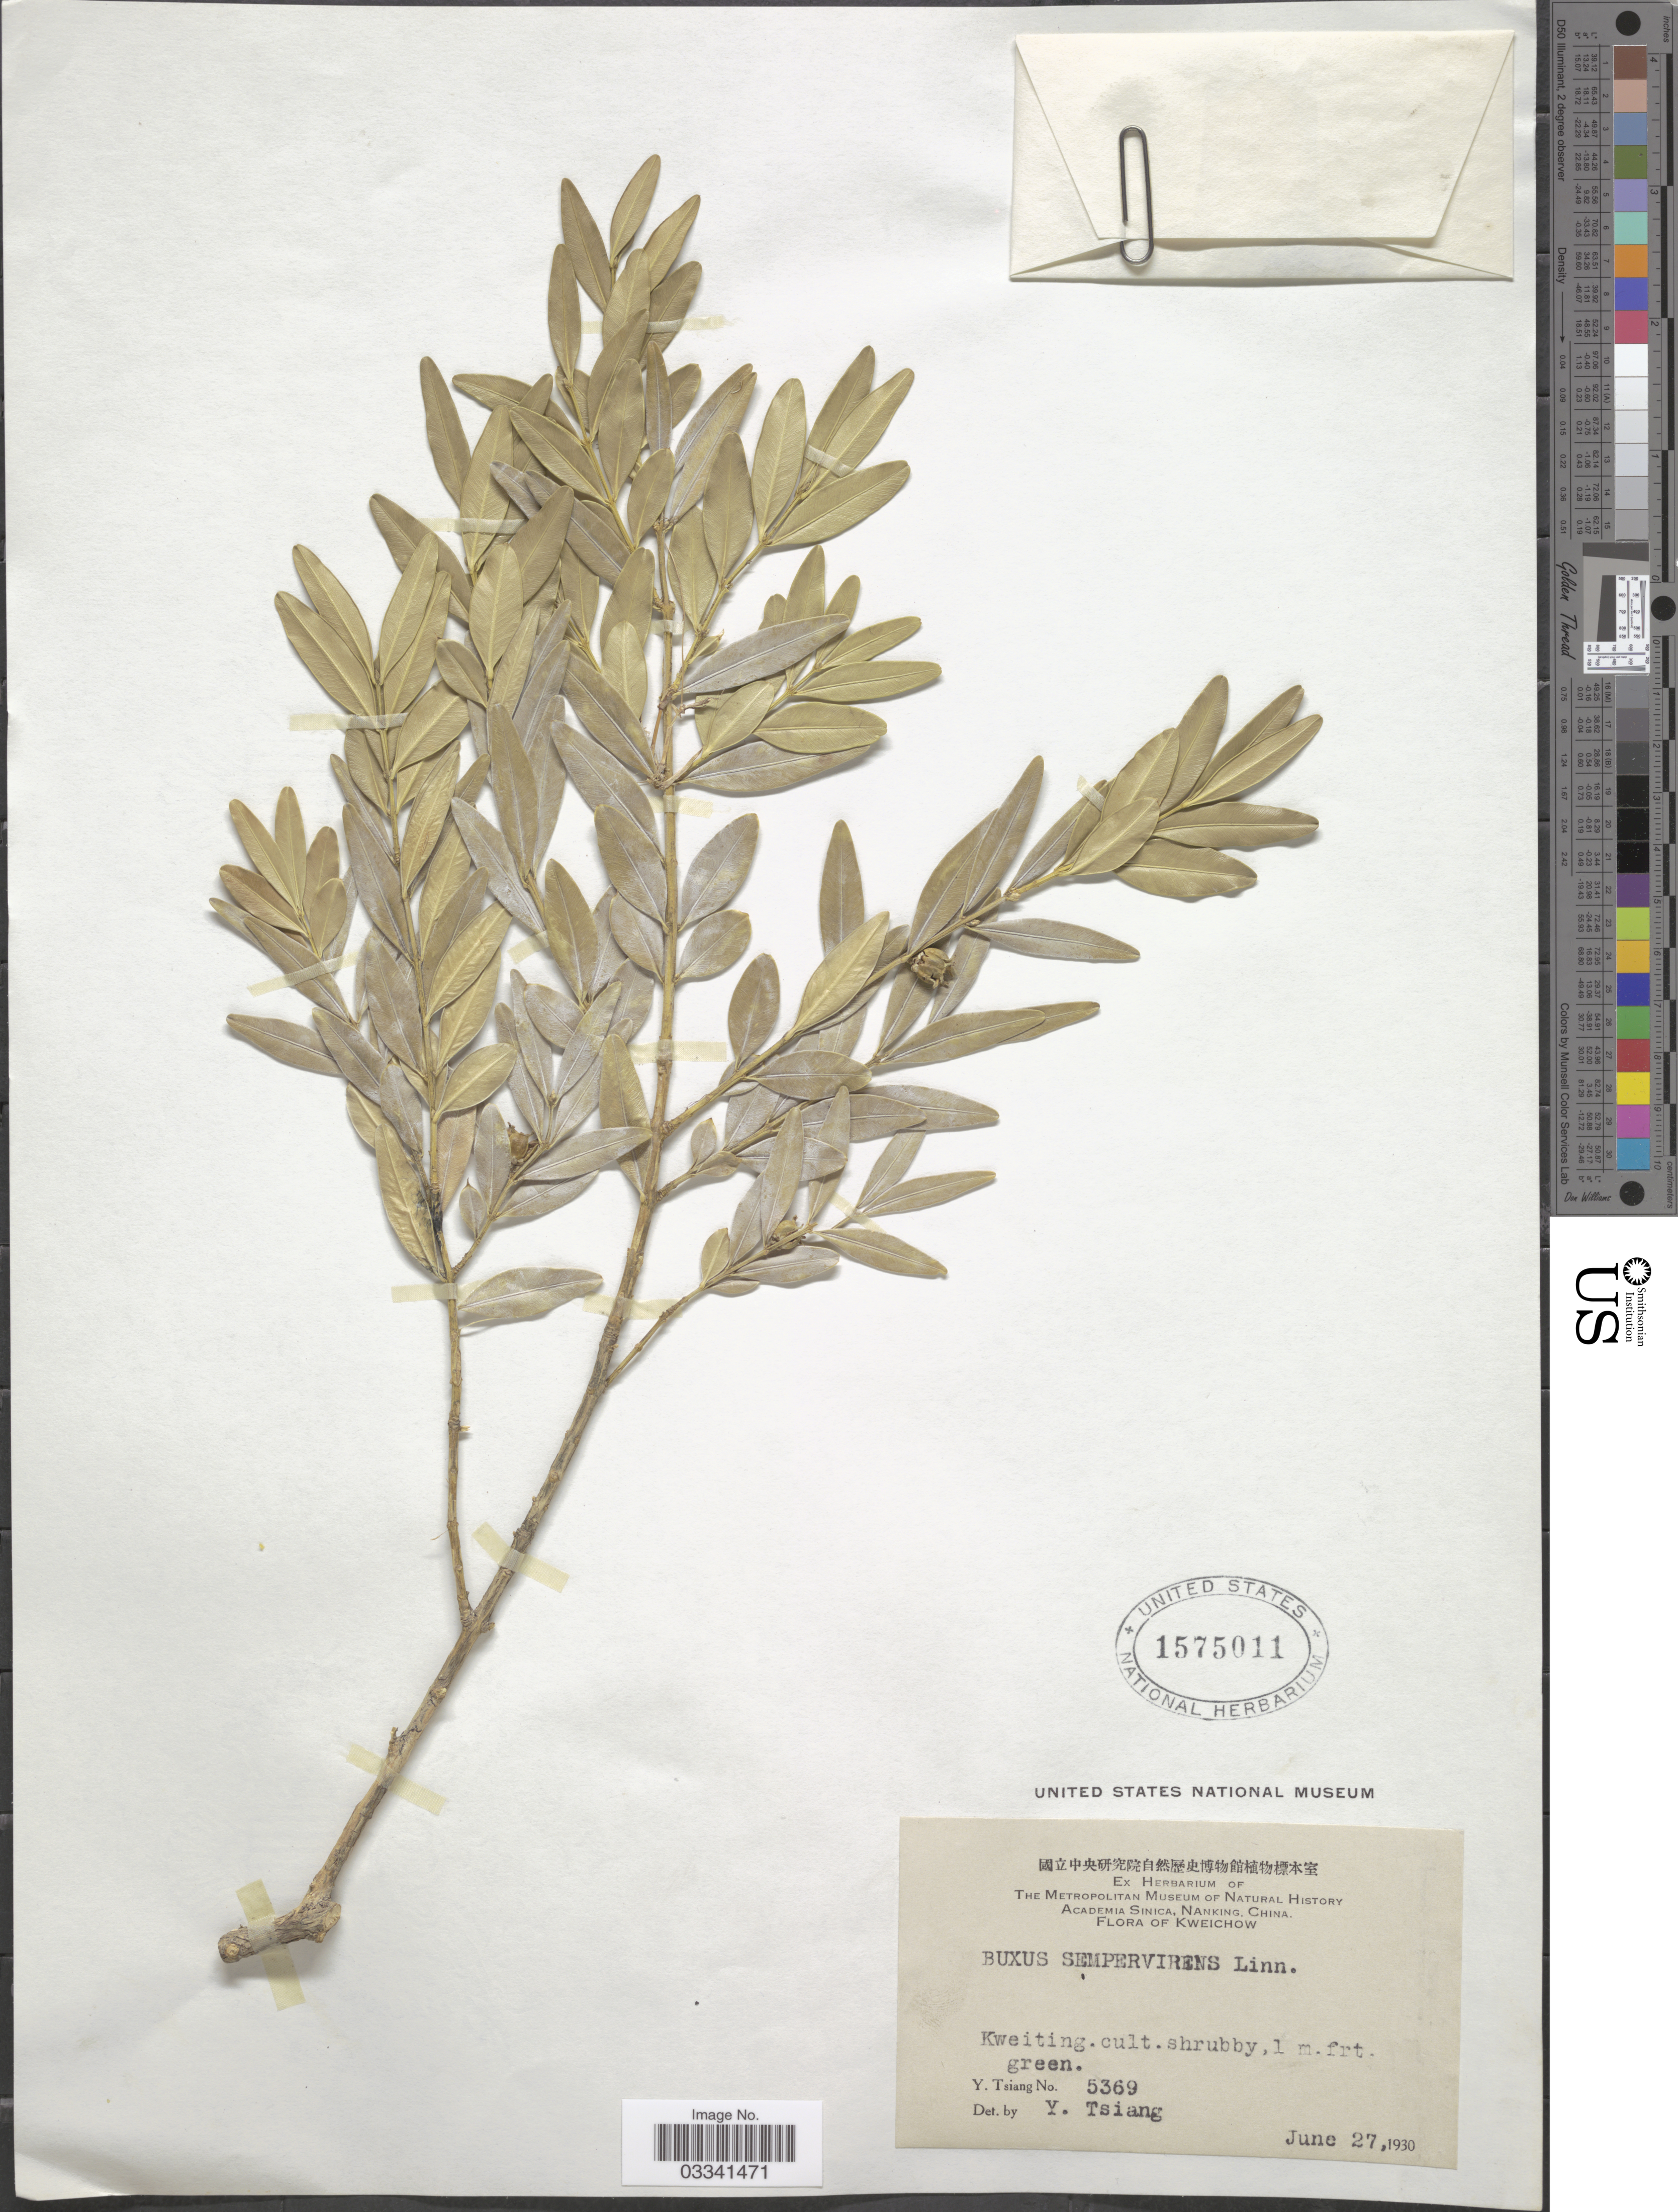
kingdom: Plantae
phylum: Tracheophyta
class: Magnoliopsida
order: Buxales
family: Buxaceae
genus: Buxus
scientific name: Buxus sempervirens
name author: L.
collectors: Y. Tsiang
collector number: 5369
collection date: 1930-06-27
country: China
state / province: Guizhou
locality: Kweichow. Kweiting.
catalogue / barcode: US 1575011